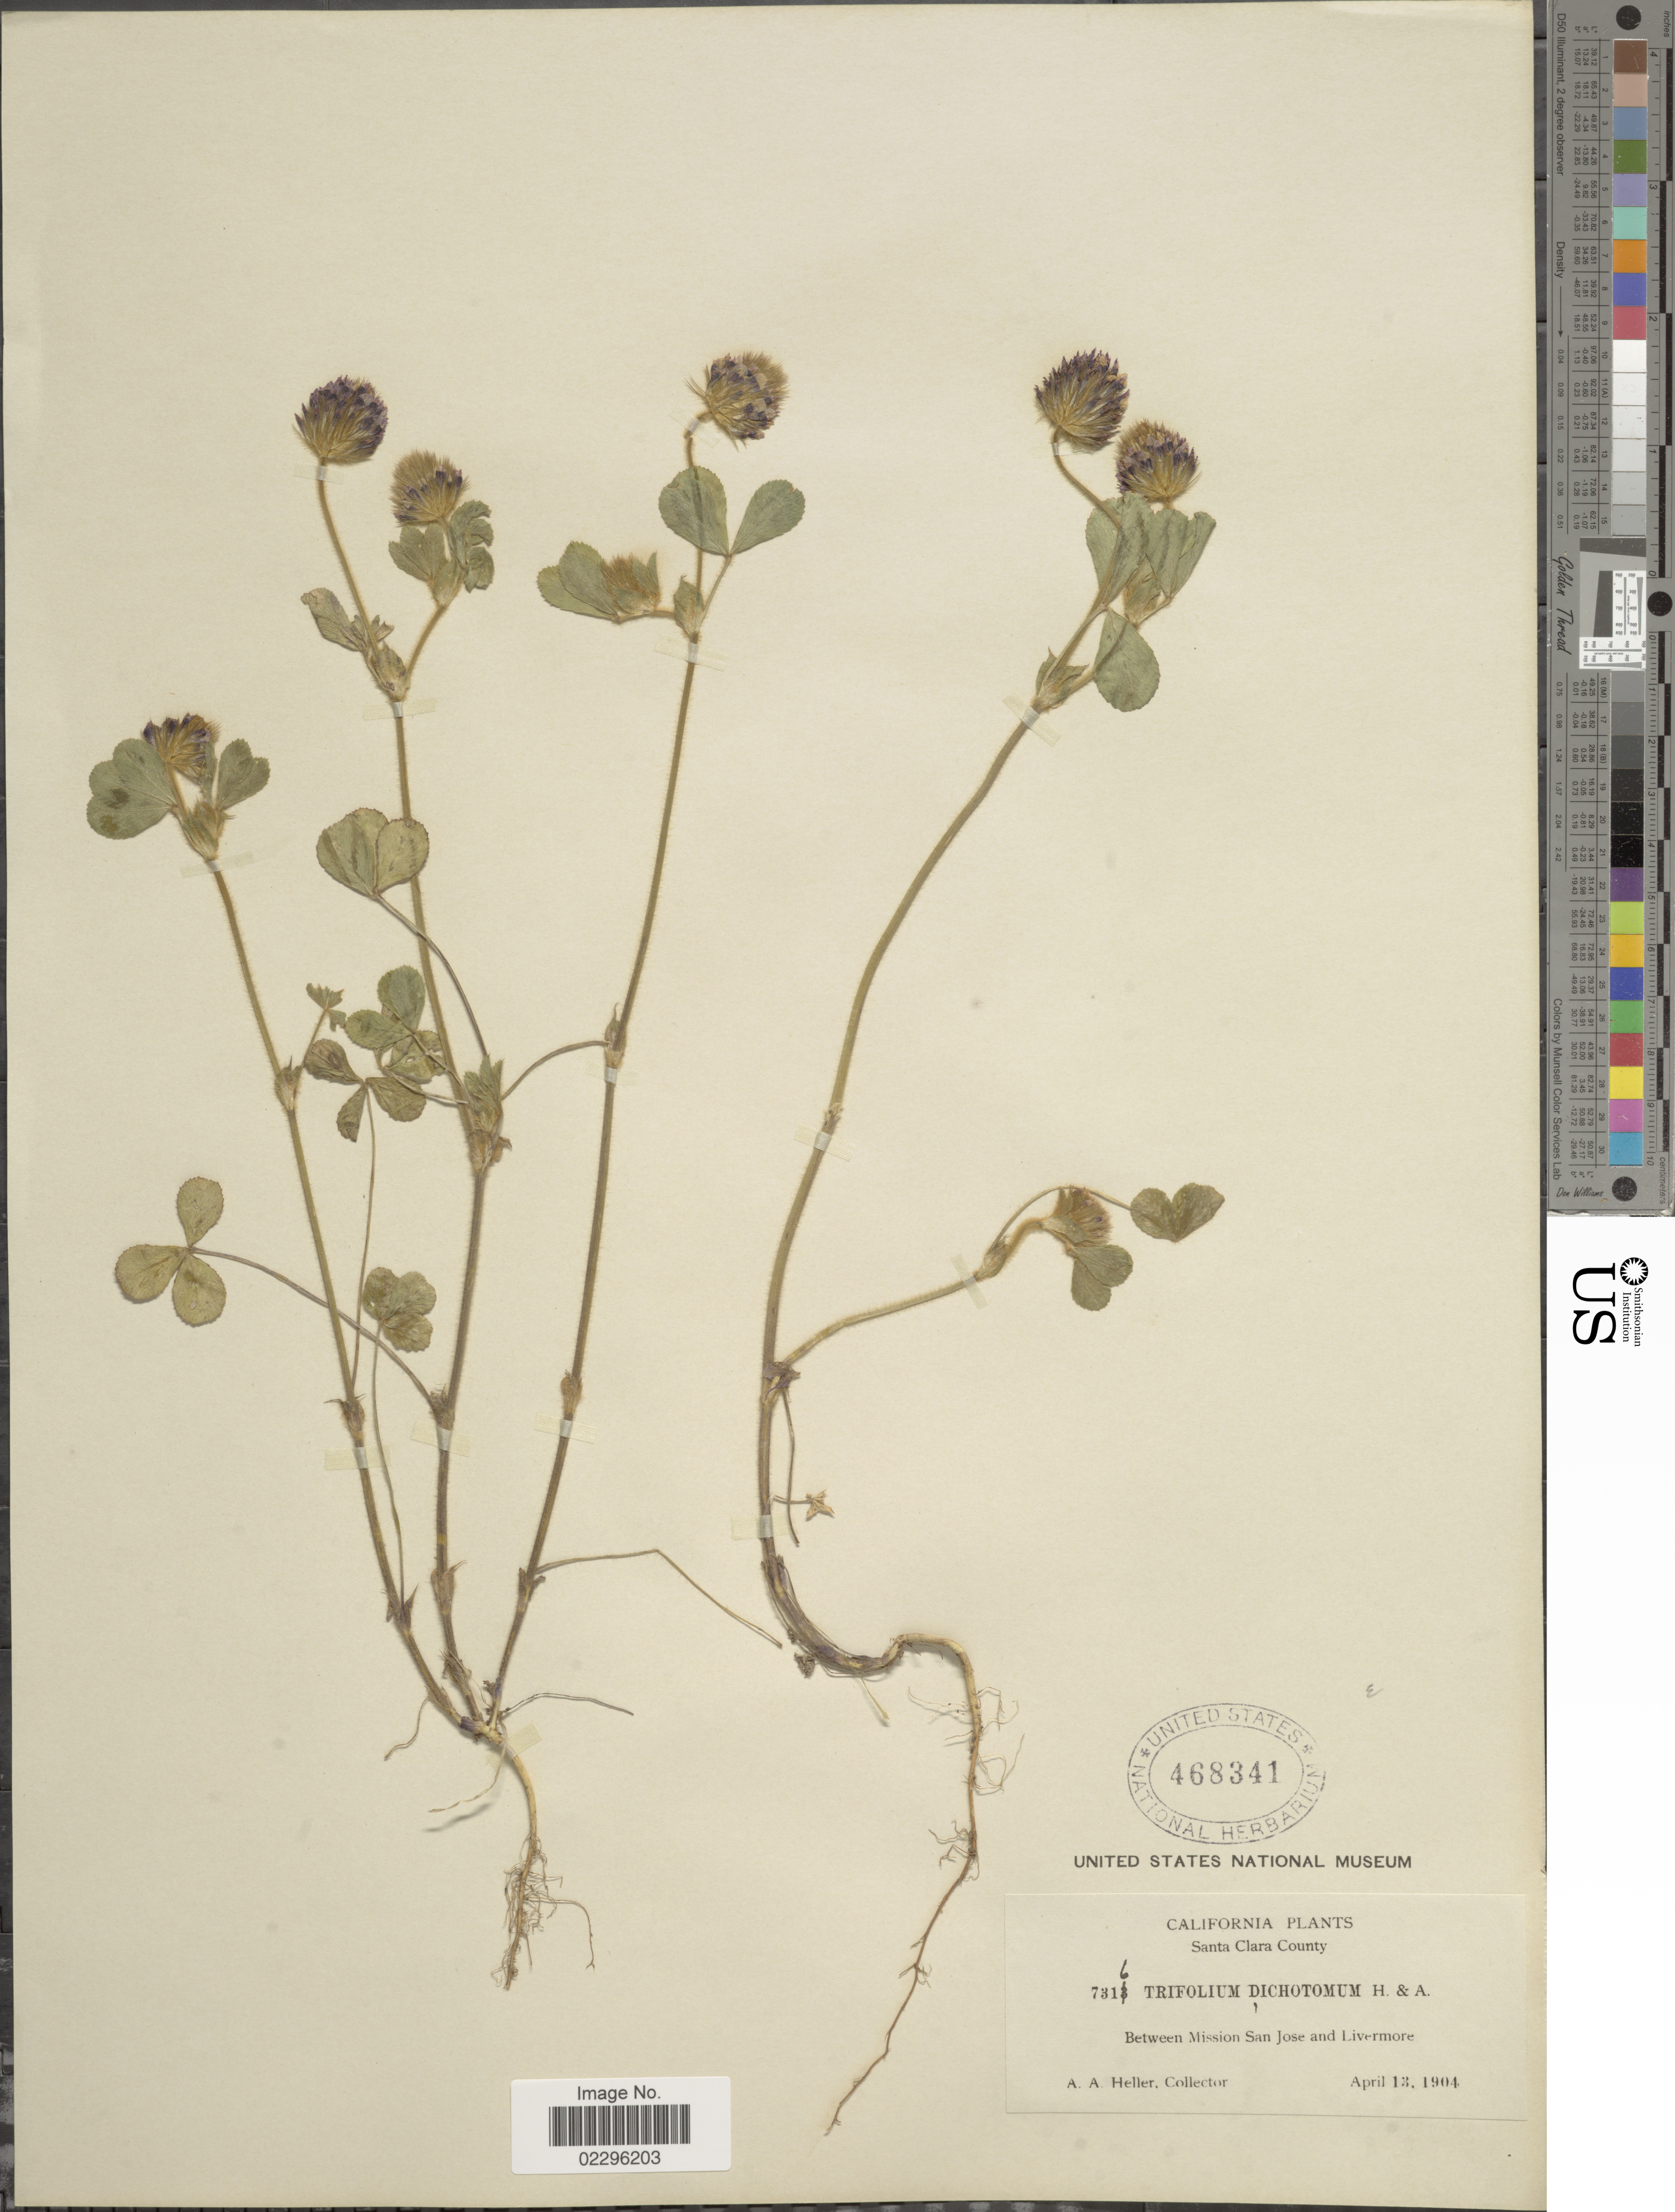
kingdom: Plantae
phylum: Tracheophyta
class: Magnoliopsida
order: Fabales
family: Fabaceae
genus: Trifolium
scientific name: Trifolium dichotomum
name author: Hook. & Arn.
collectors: A. A. Heller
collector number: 7316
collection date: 1904-04-13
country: United States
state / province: California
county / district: Santa Clara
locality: Santa Clara County, between Mission San Jose and Livermore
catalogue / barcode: US 468341